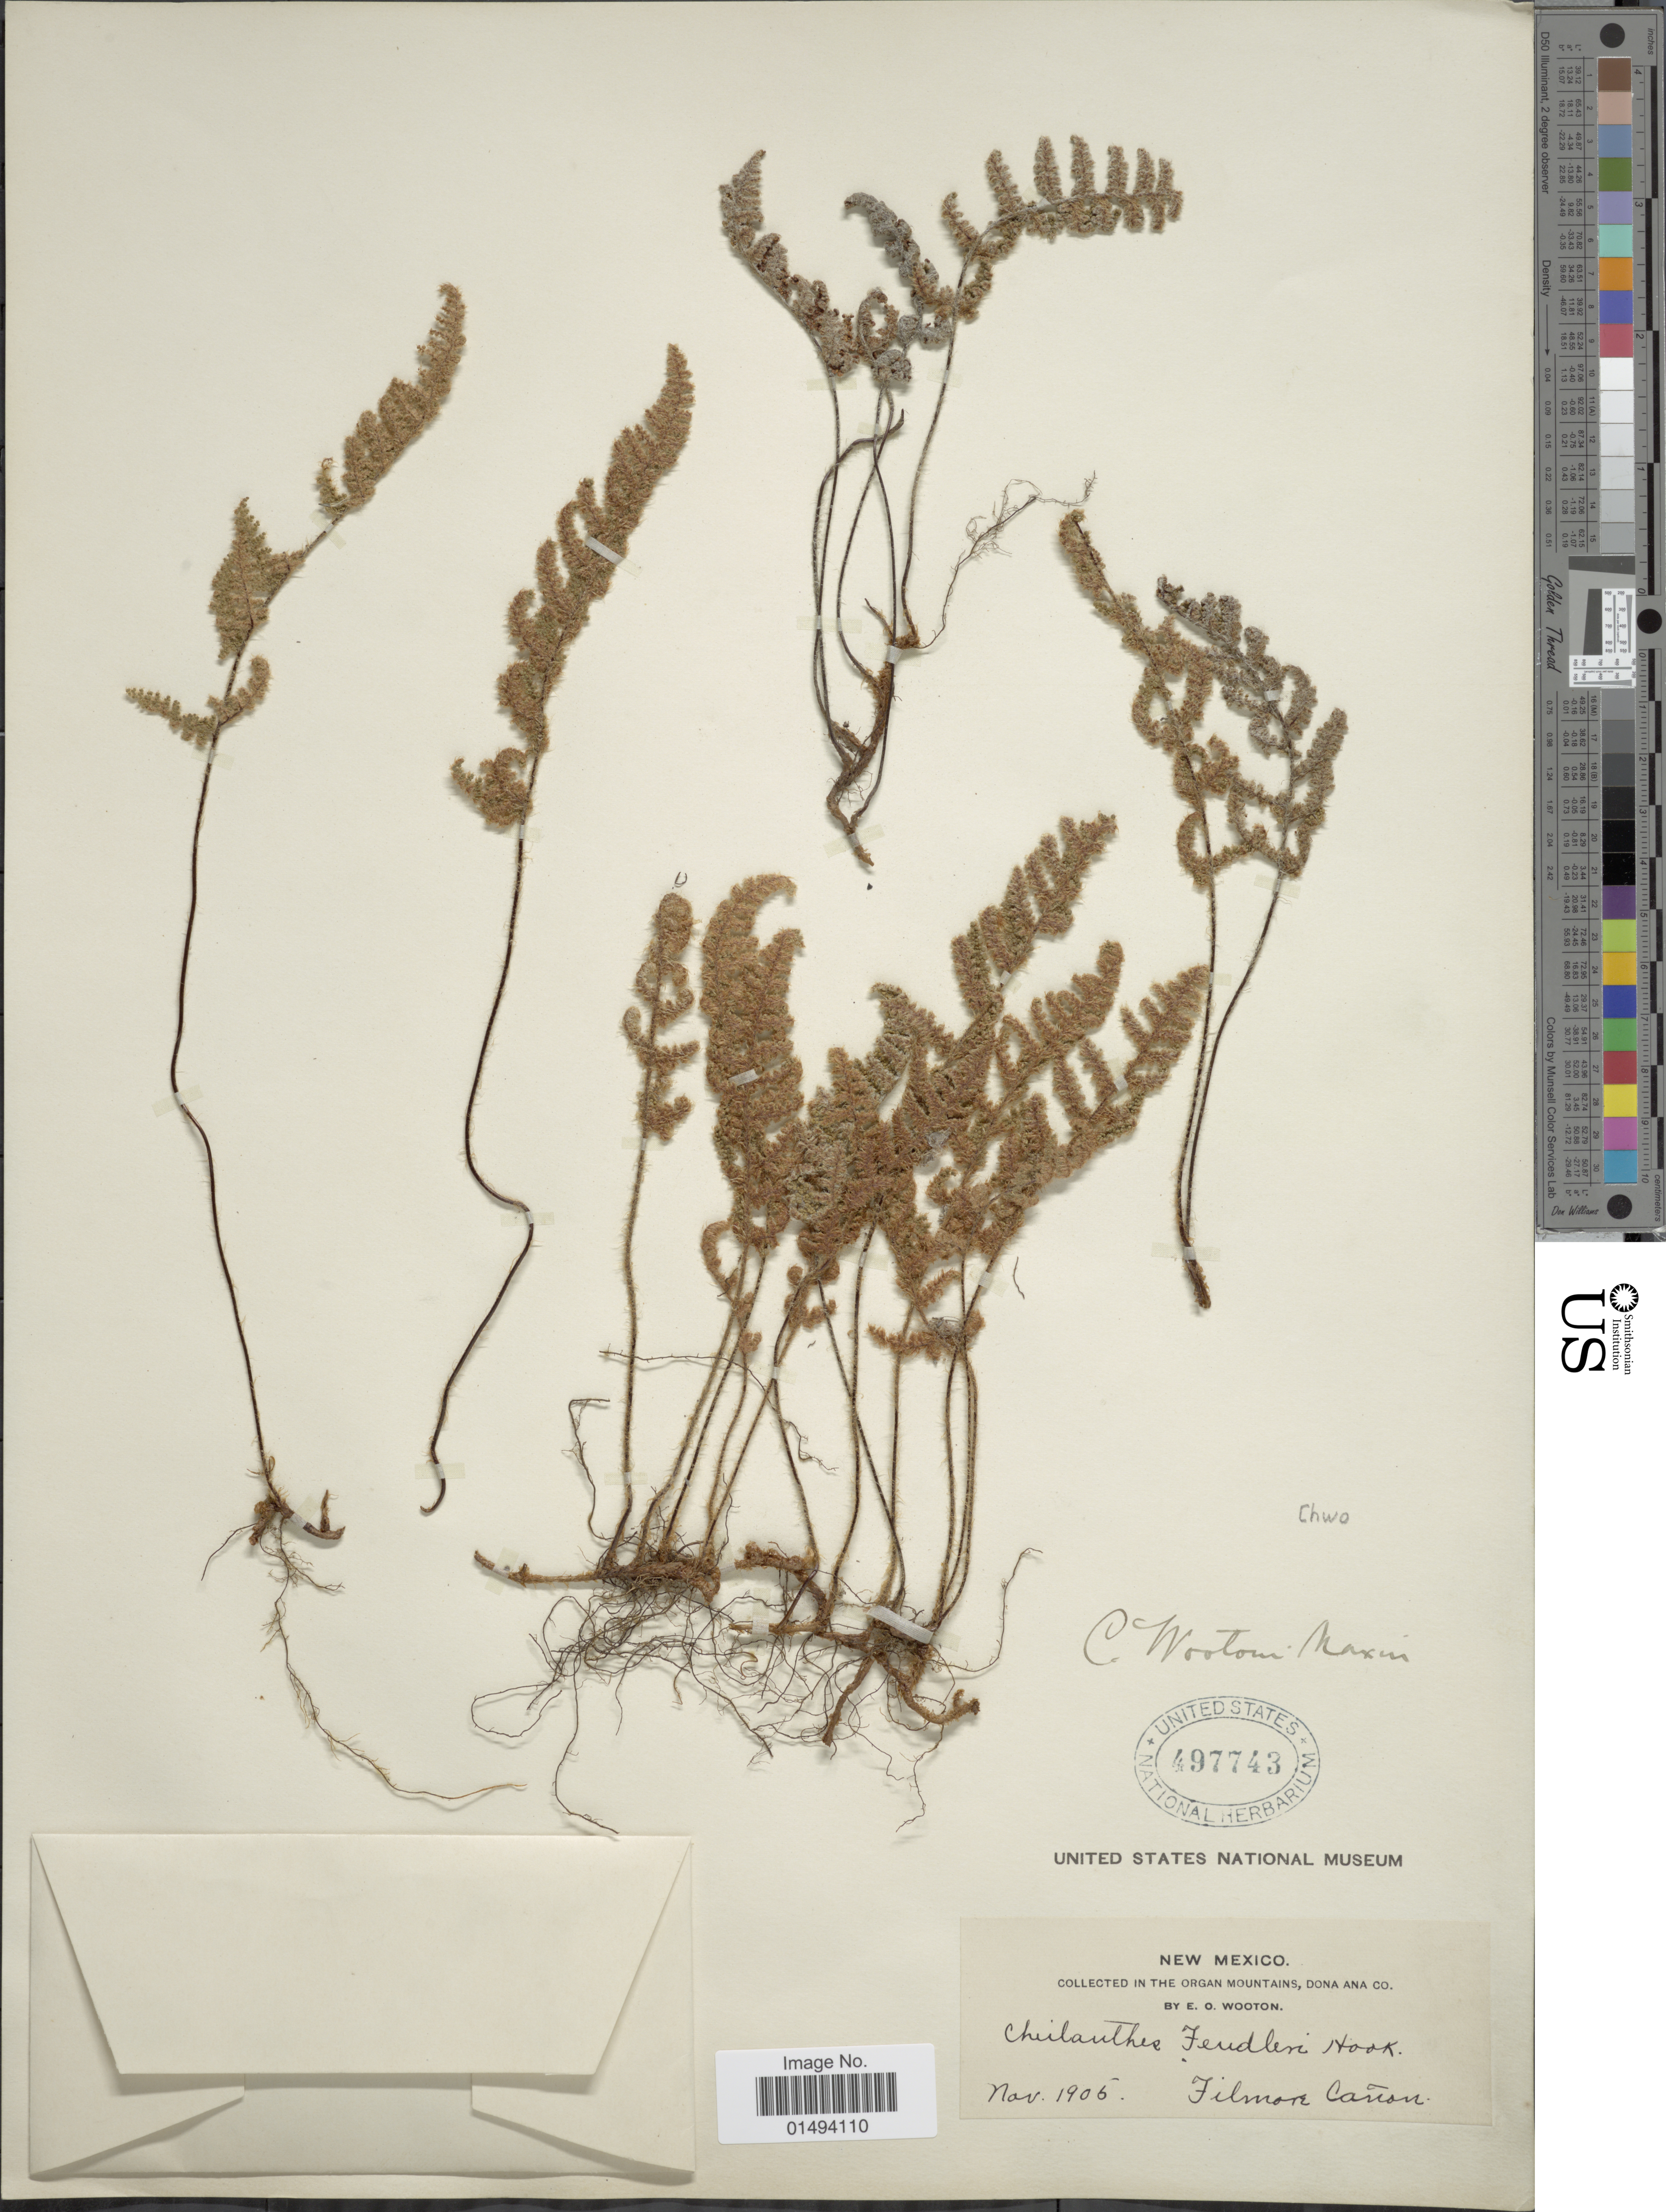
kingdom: Plantae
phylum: Tracheophyta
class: Polypodiopsida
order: Polypodiales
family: Pteridaceae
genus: Myriopteris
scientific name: Myriopteris wootonii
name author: (Maxon) Grusz & Windham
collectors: E. O. Wooton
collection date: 1905-11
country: United States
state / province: New Mexico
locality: In the Organ Mountains, Dona Ana Co.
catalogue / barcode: US 497743